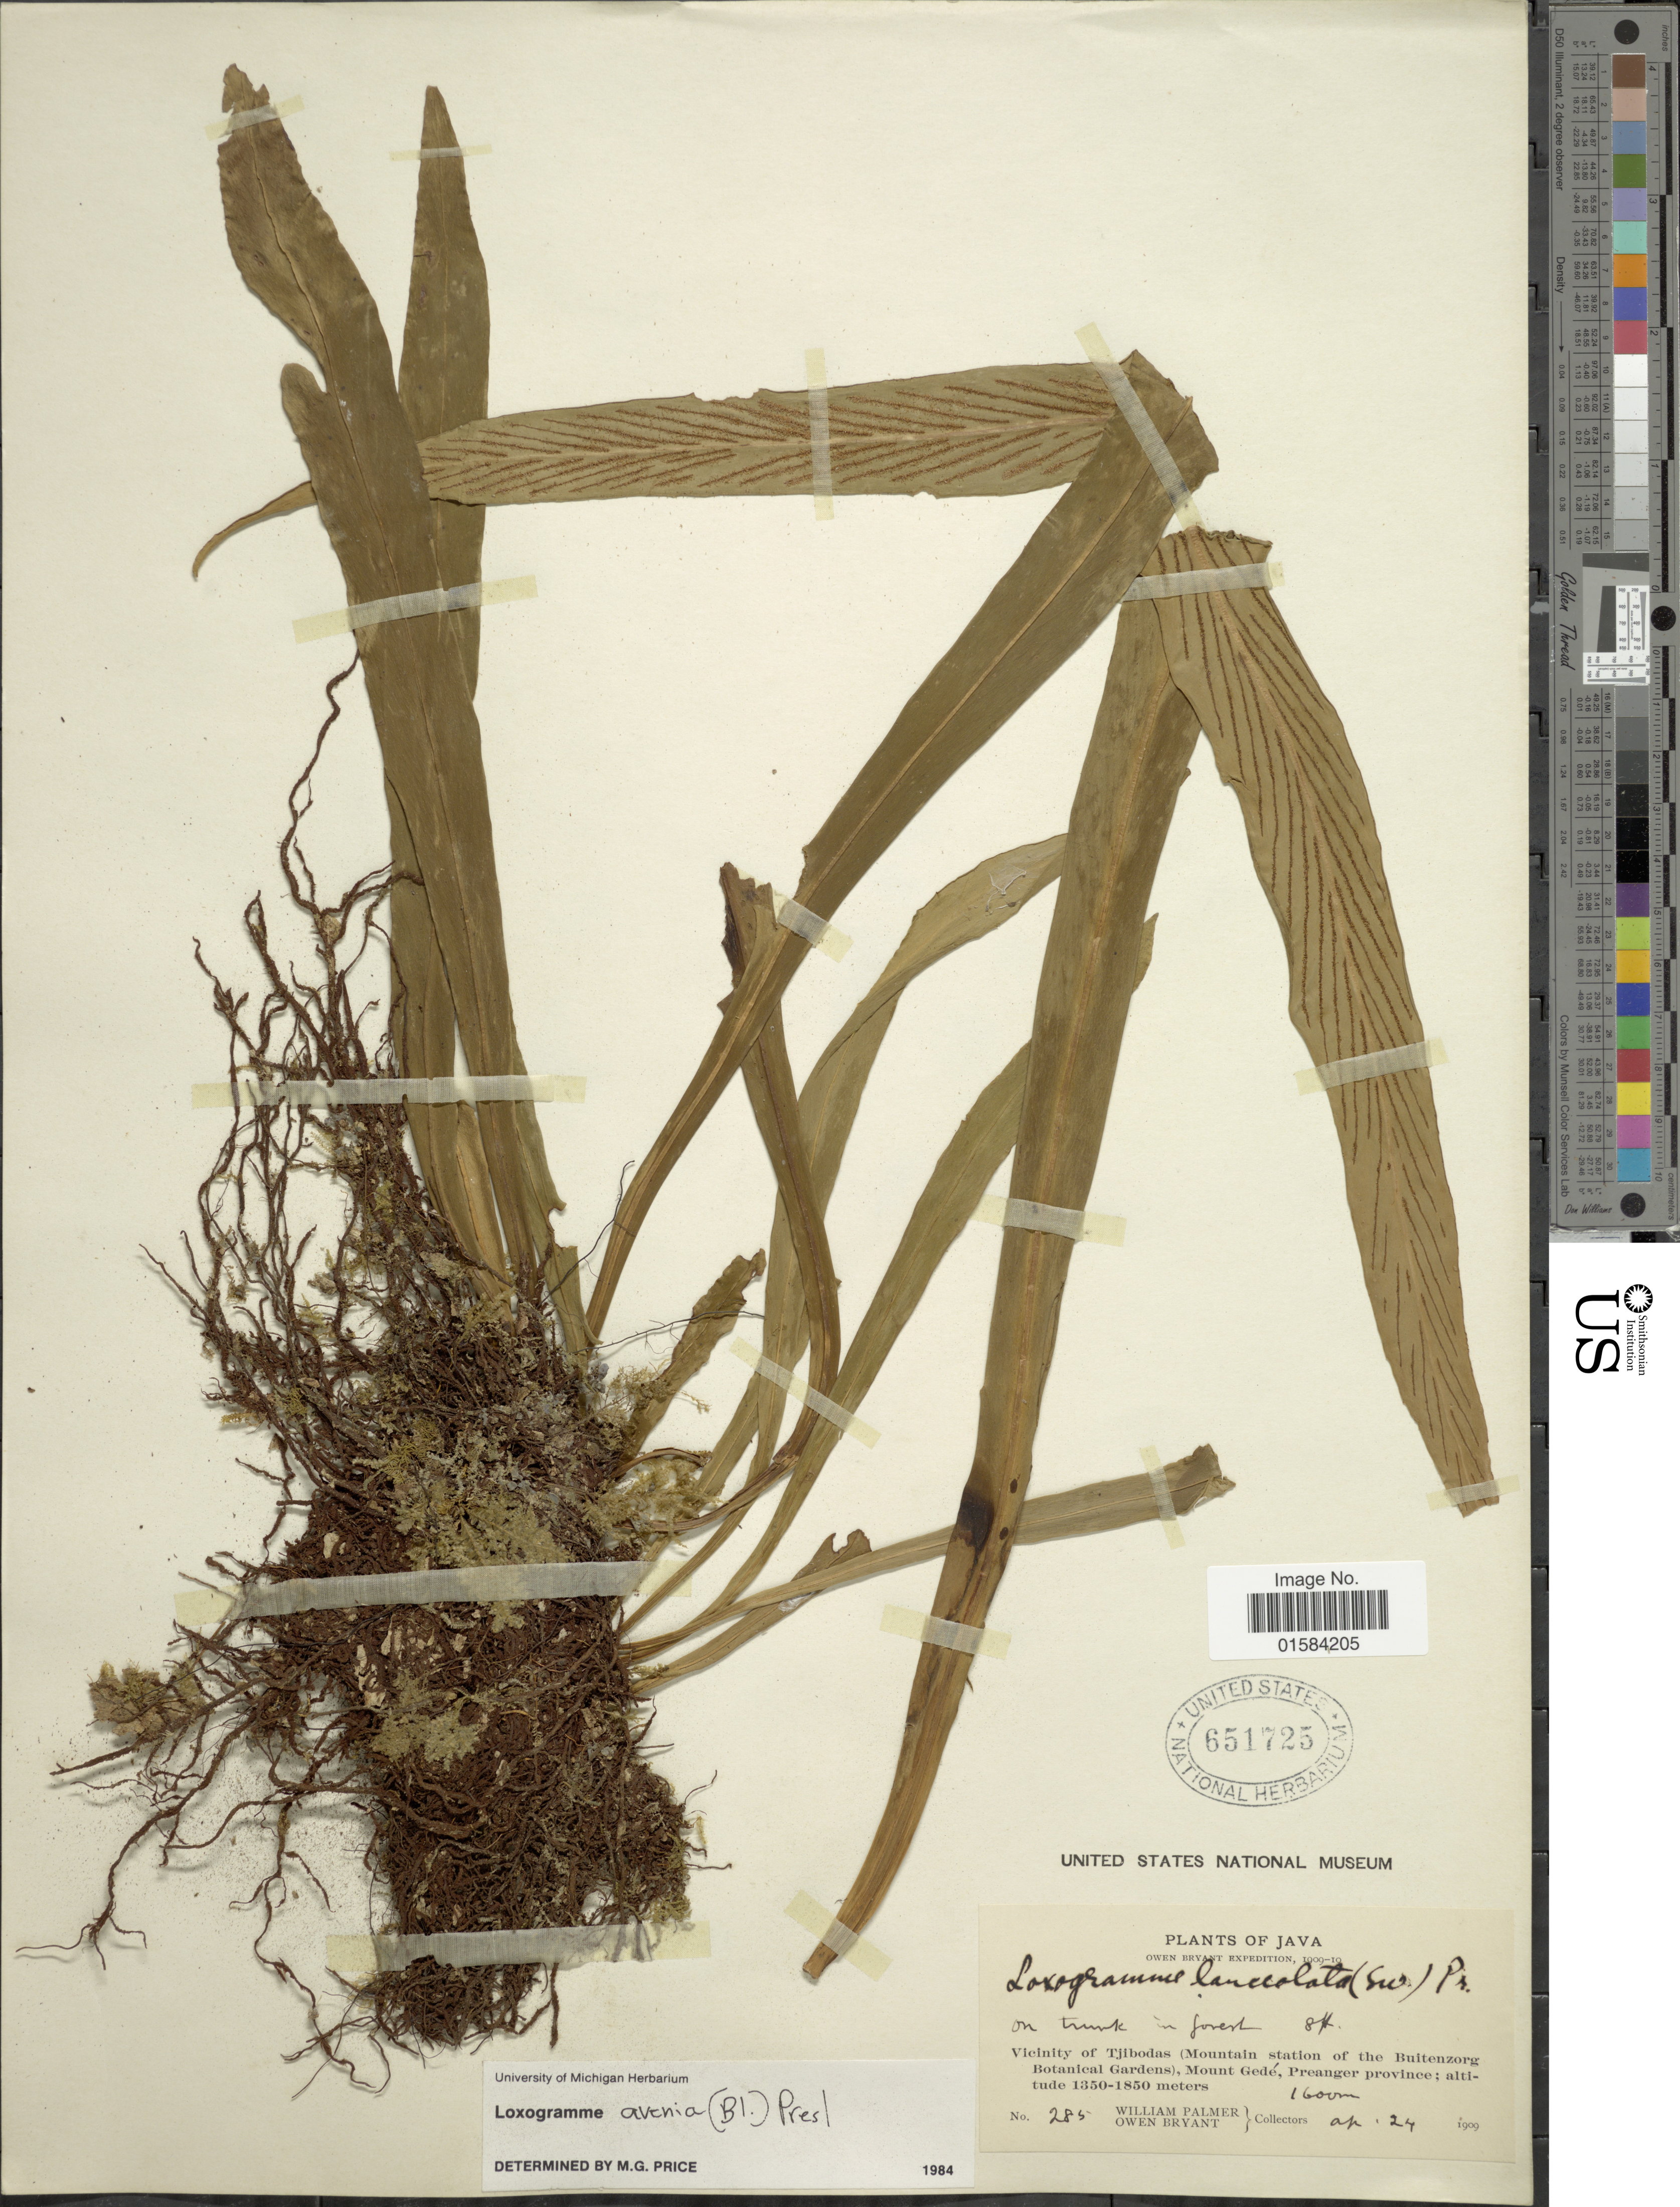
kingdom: Plantae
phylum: Tracheophyta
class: Polypodiopsida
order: Polypodiales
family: Polypodiaceae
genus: Loxogramme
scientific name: Loxogramme avenia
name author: (Blume) C. Presl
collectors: W. Palmer & O. Bryant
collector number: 285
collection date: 1909-04-24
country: Indonesia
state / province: Java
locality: Vicinity of Tjibodas (Mountain station of the Buitenzorg Botanical Gardens), Mount Gede, Preanger province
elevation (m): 1600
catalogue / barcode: US 651725